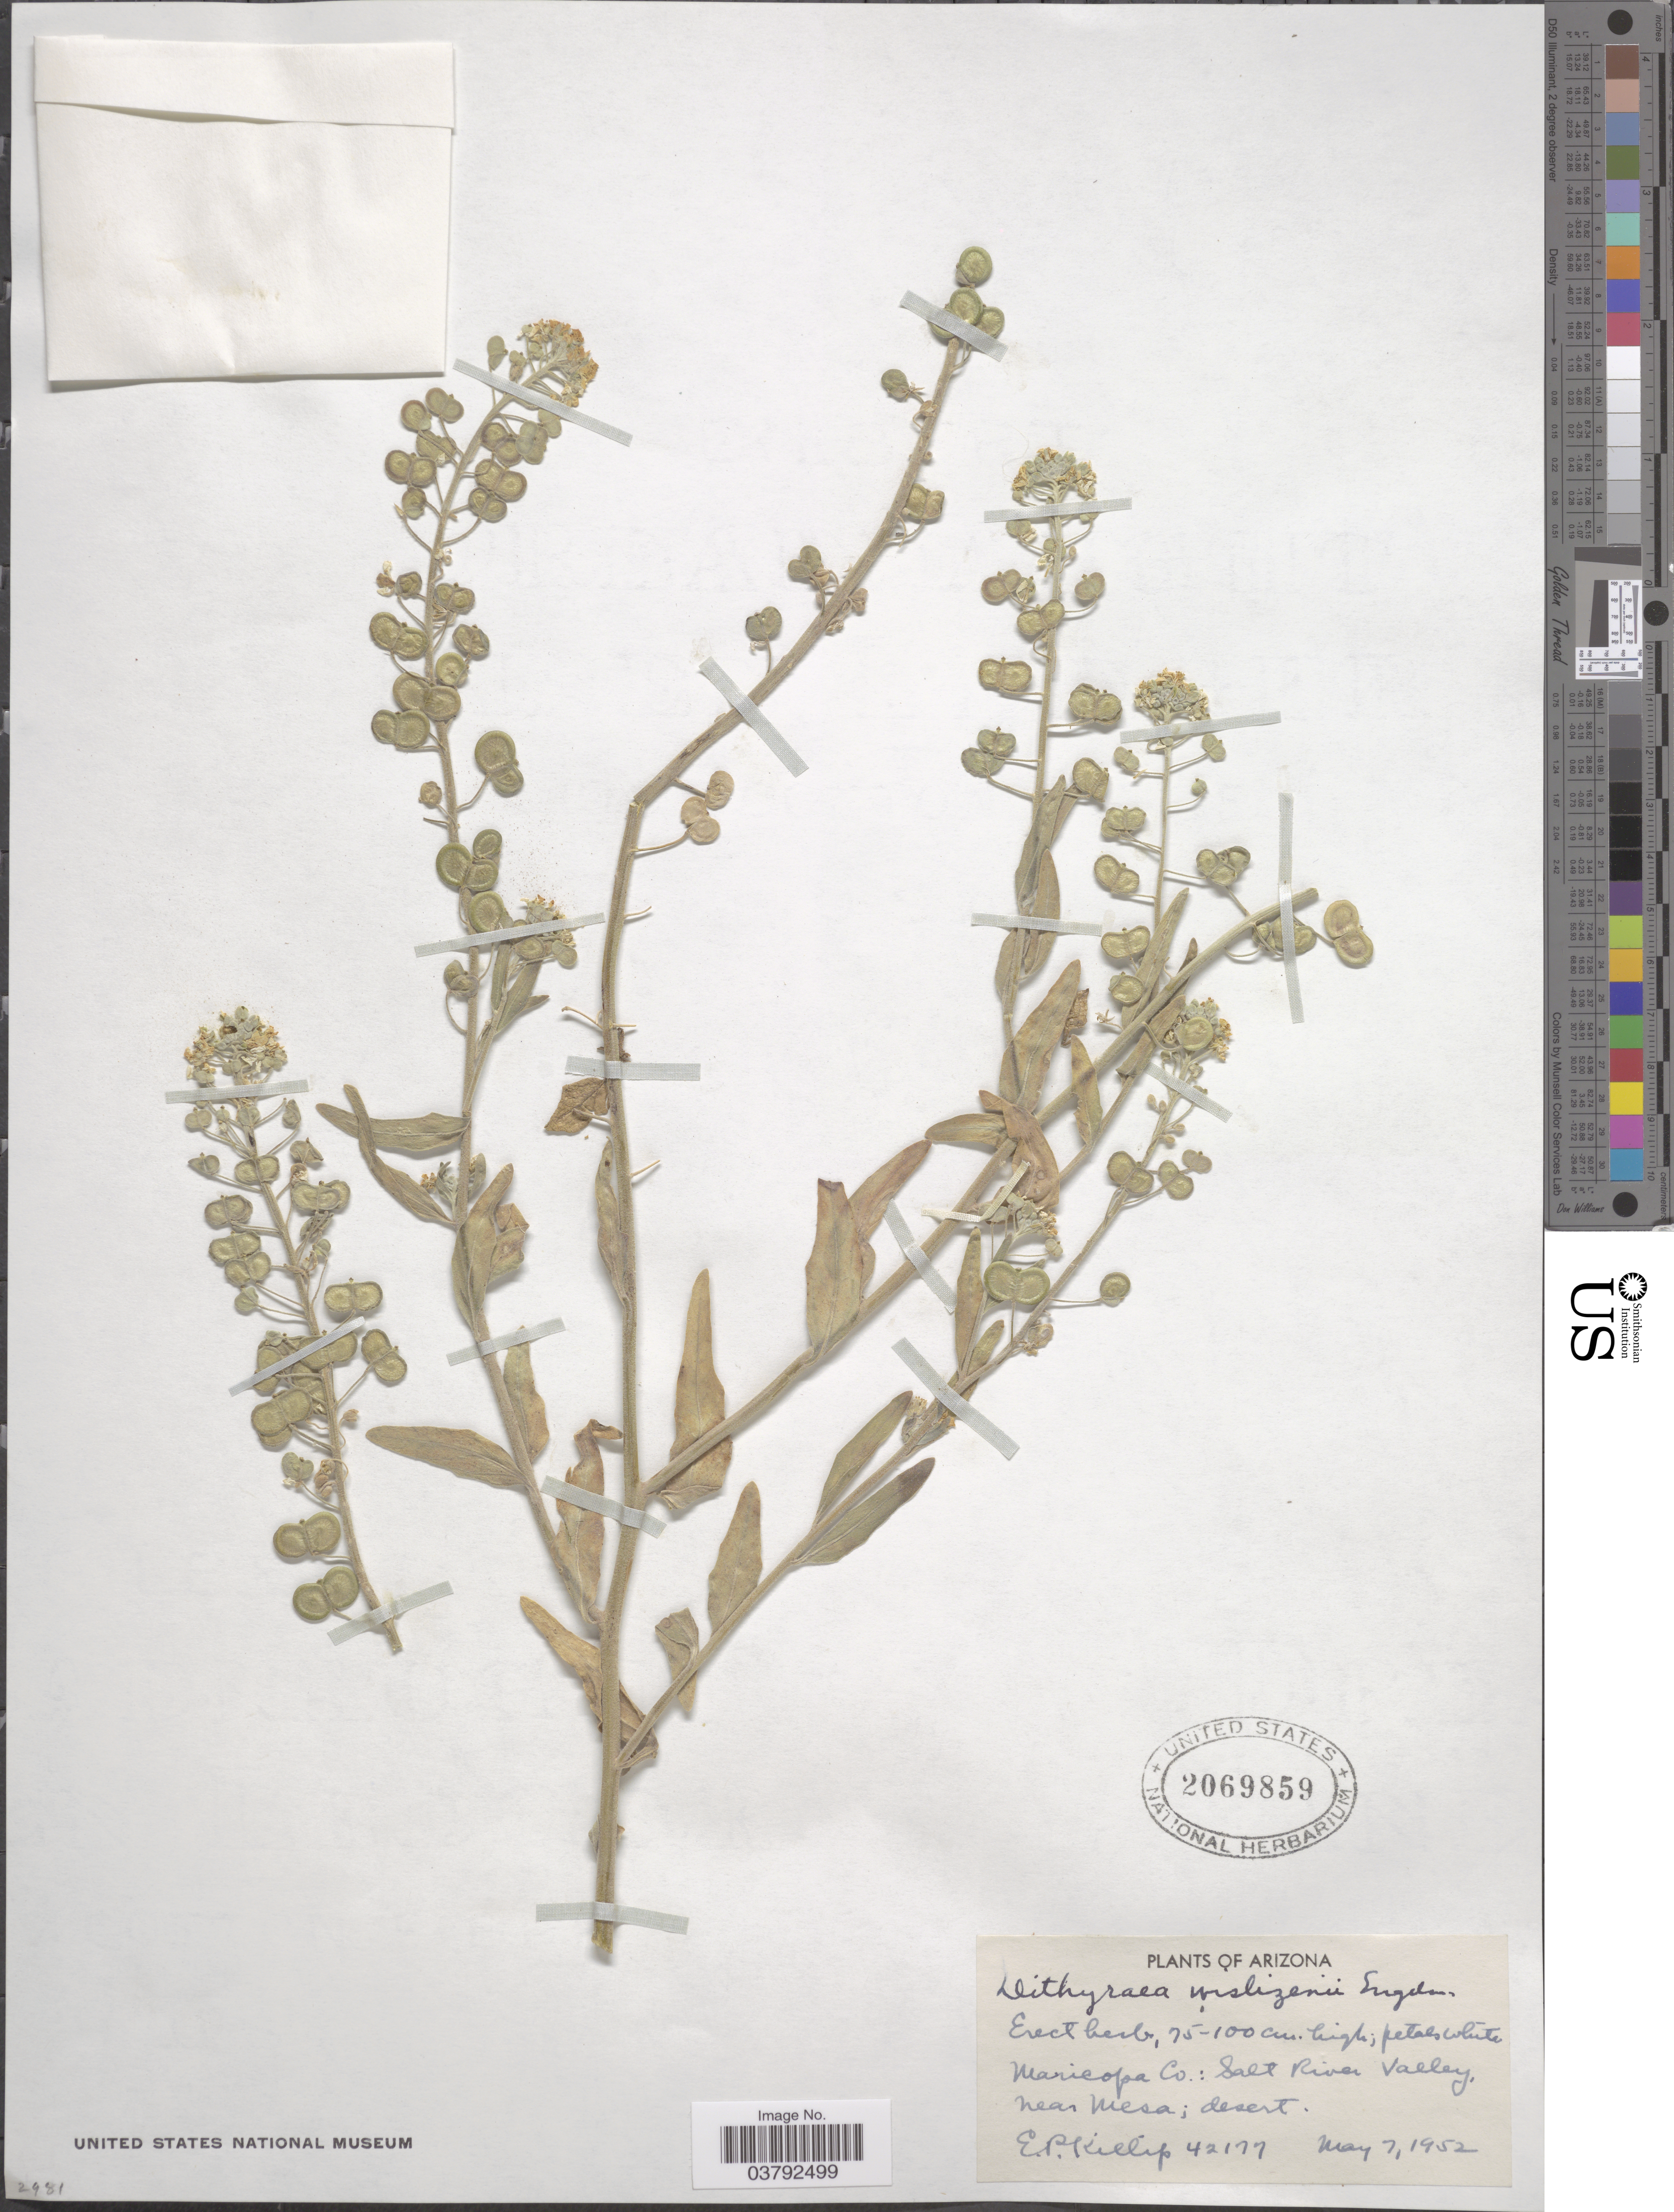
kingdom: Plantae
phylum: Tracheophyta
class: Magnoliopsida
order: Brassicales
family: Brassicaceae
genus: Dithyrea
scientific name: Dithyrea wislizeni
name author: Engelm.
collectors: E. P. Killip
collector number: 42177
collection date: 1952-05-07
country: United States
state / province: Arizona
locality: Maricopa Co.: Salt River Valley, near Mesa.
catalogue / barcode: US 2069859